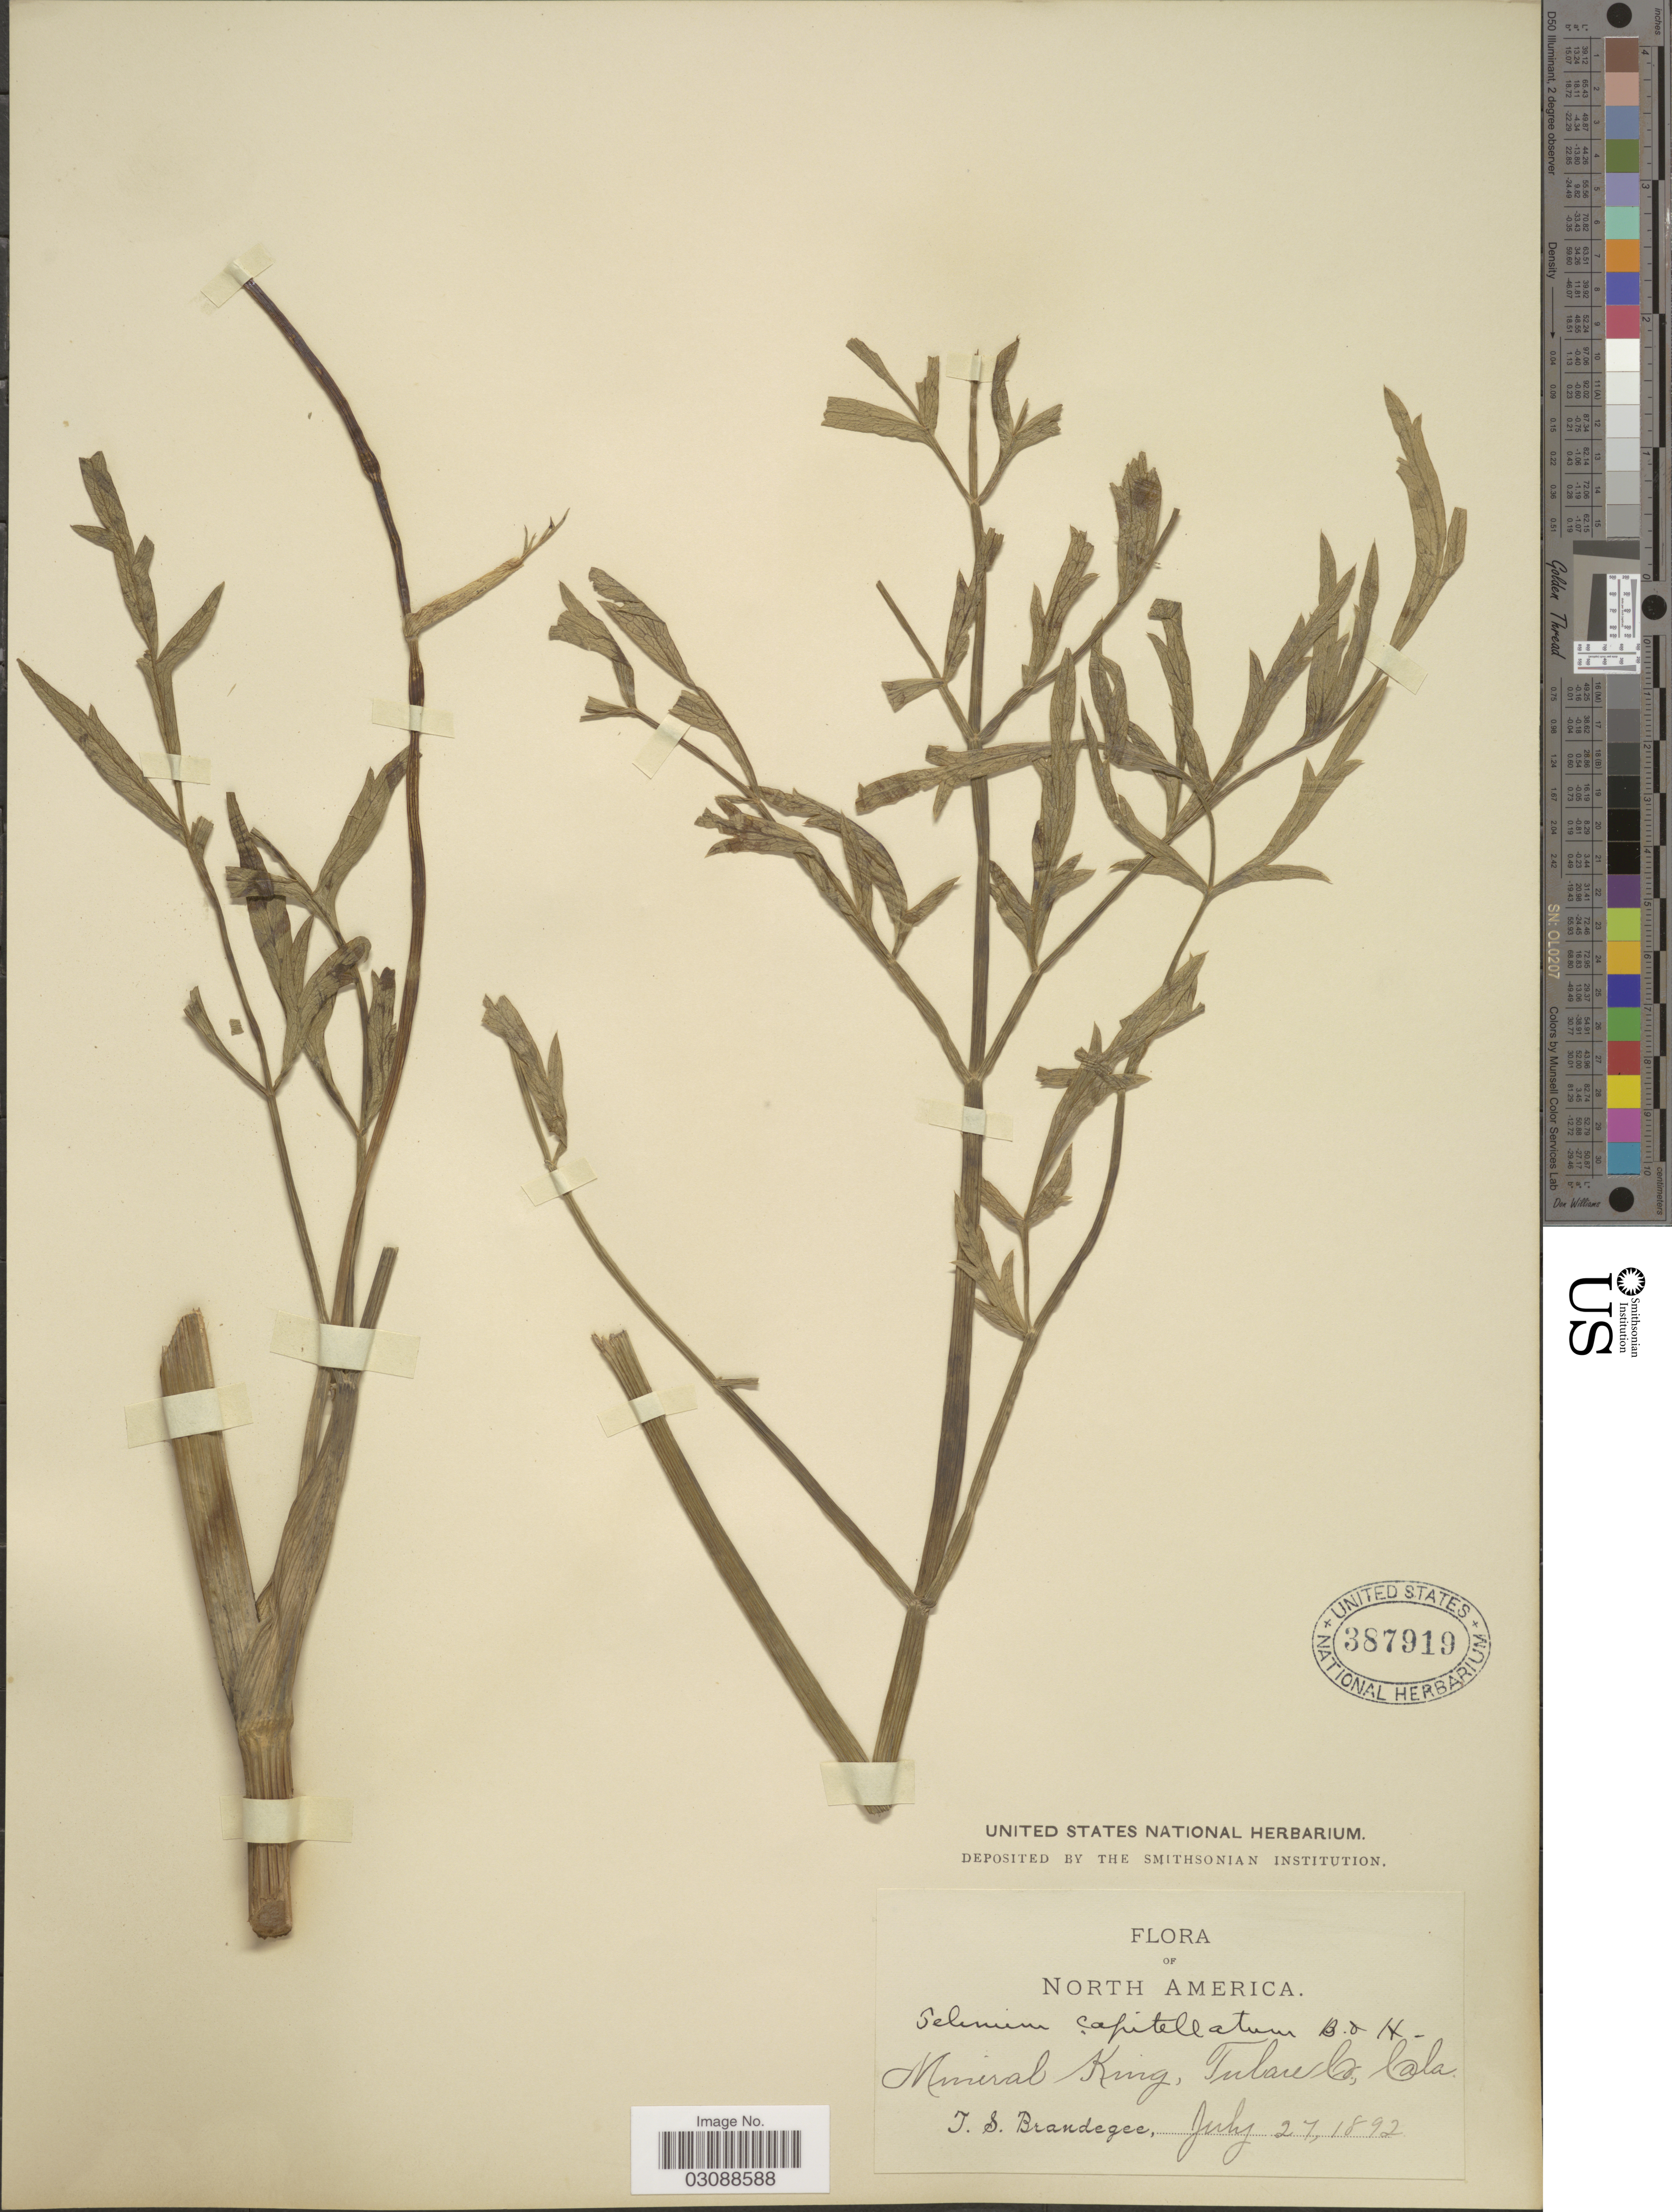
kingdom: Plantae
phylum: Tracheophyta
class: Magnoliopsida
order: Apiales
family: Apiaceae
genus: Selinum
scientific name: Selinum capitellatum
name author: (A. Gray) Benth. & Hook. f. ex S. Watson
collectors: T. S. Brandegee (herbarium)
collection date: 1892-07-27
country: United States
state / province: California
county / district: Tulare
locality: Mineral King, Tulare Co.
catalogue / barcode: US 387919